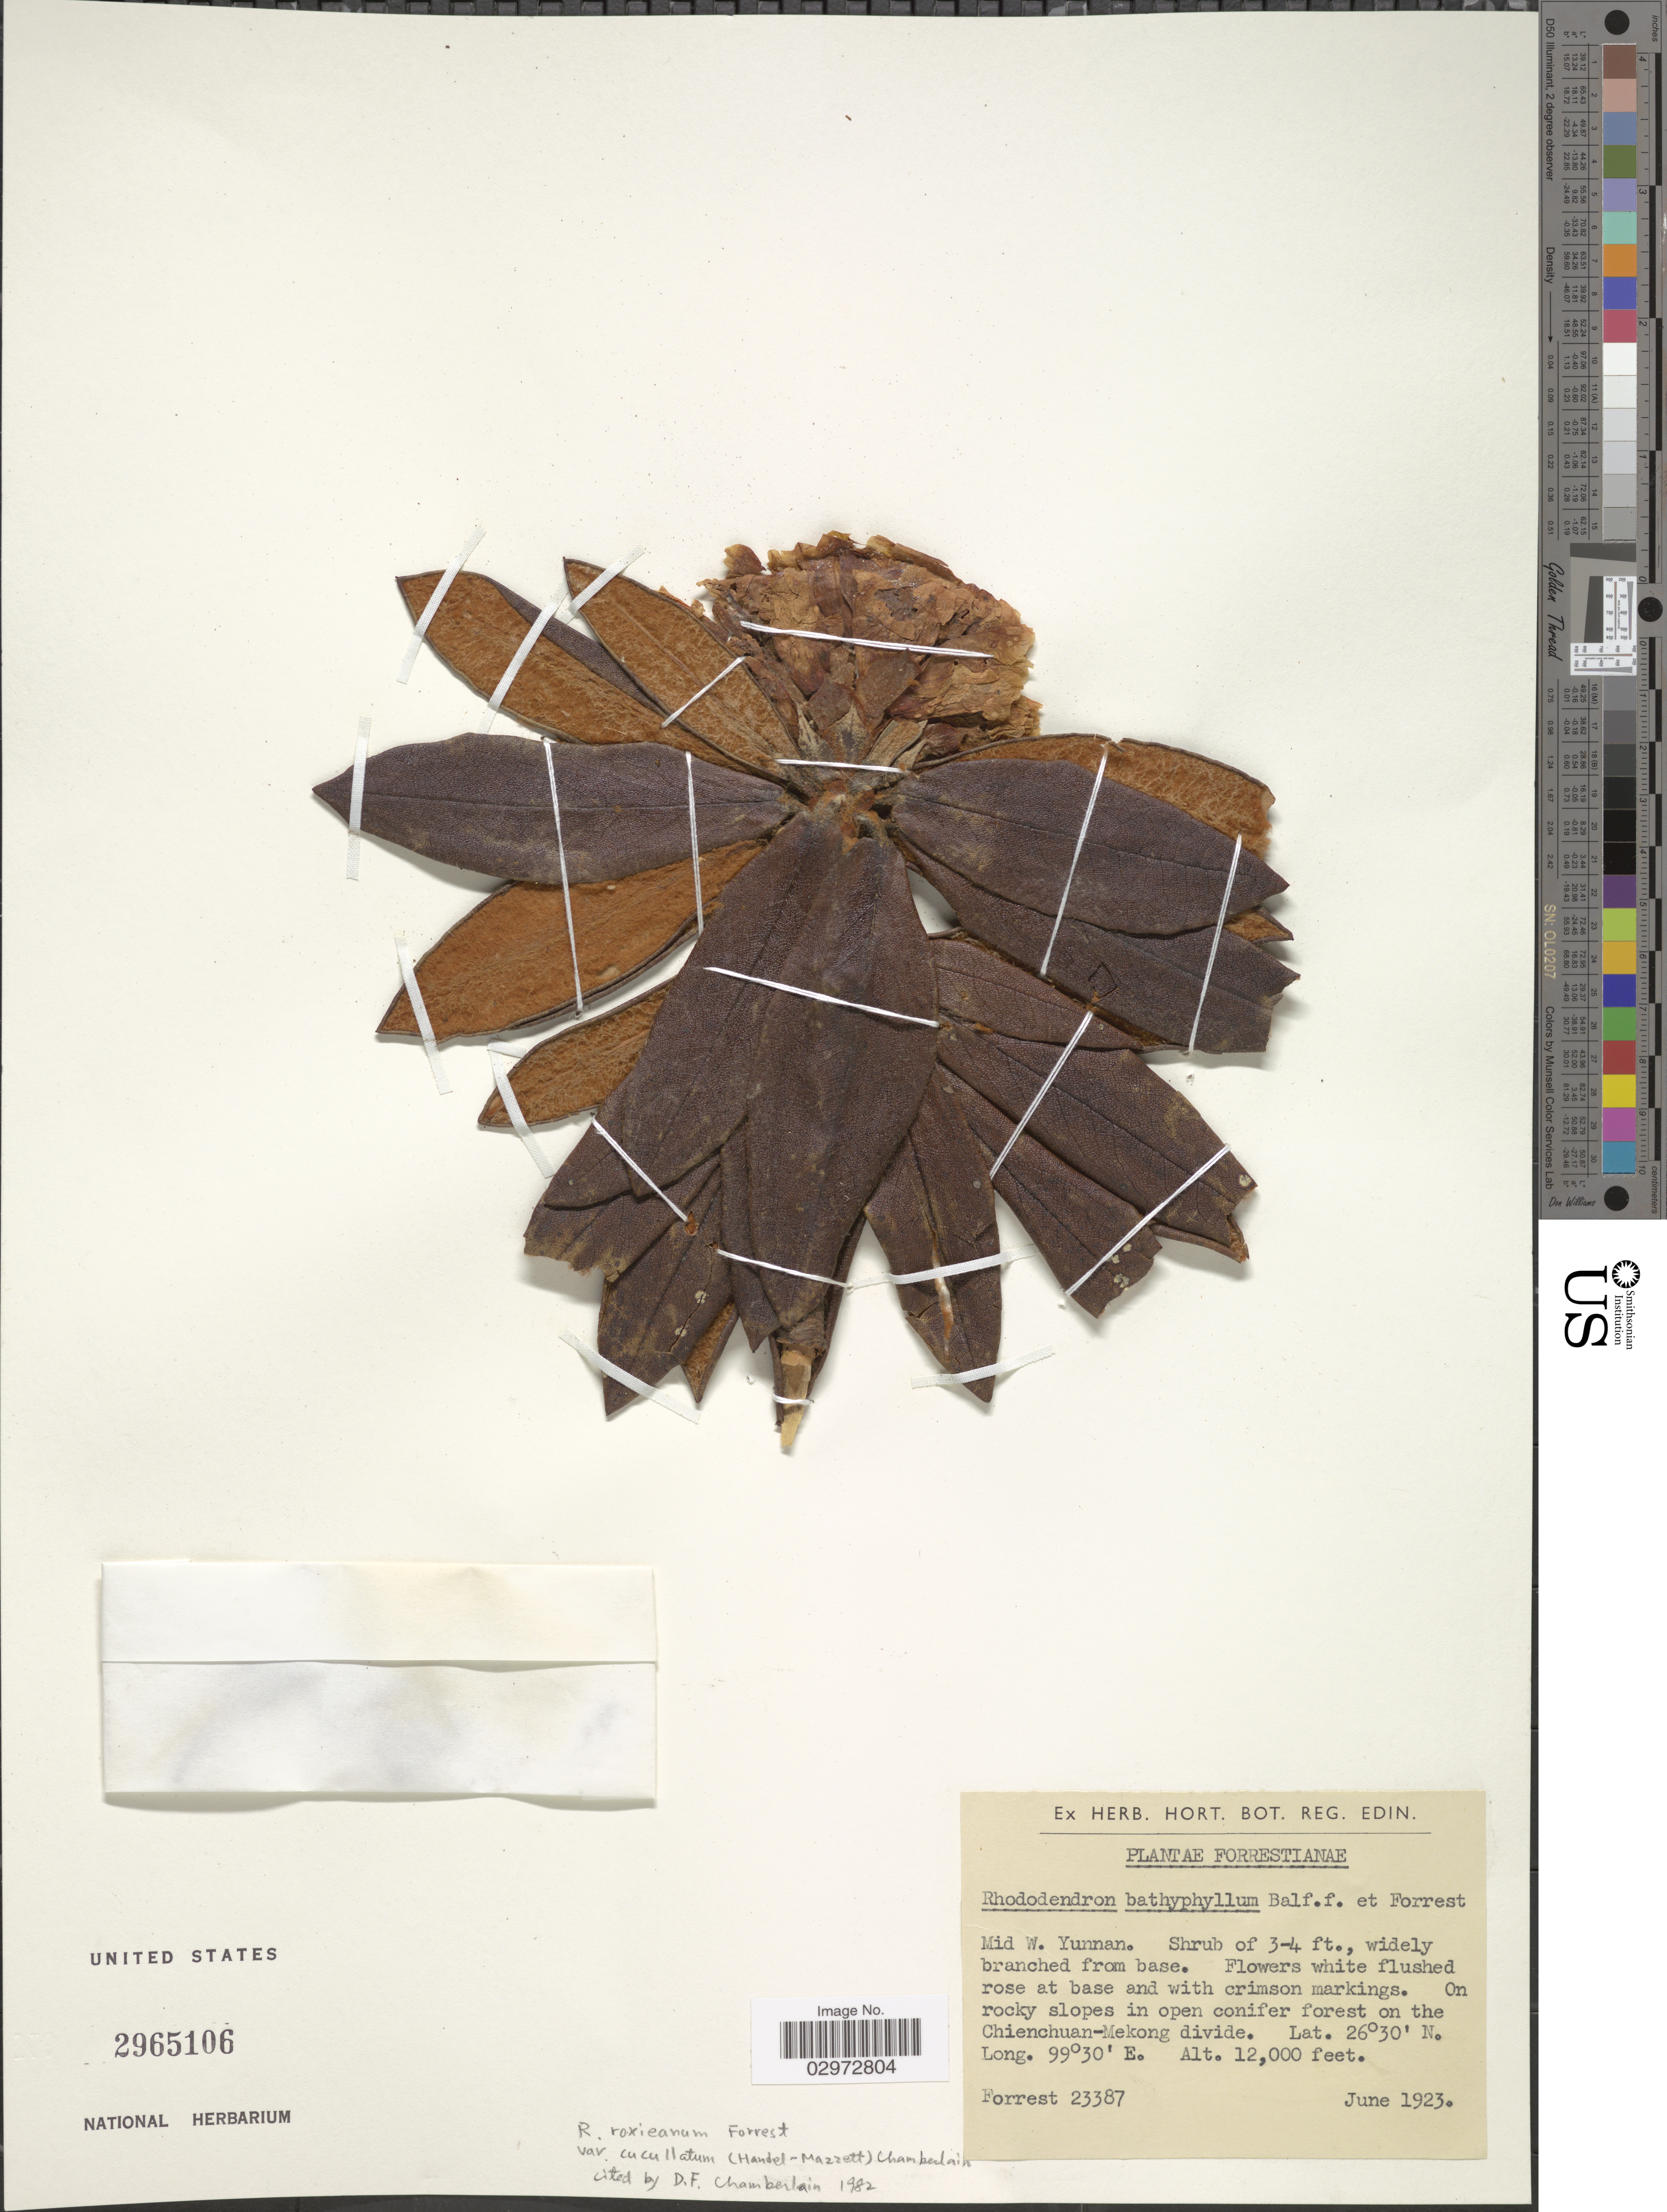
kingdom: Plantae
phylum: Tracheophyta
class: Magnoliopsida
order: Ericales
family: Ericaceae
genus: Rhododendron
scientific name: Rhododendron roxieanum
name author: Forrest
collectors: -. Forrest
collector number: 23387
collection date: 1923-06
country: China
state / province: Yunnan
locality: Mid W. Yunnan. On rocky slopes in open conifer forest on the Chienchuan-Mekong divide.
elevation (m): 3658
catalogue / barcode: US 2965106